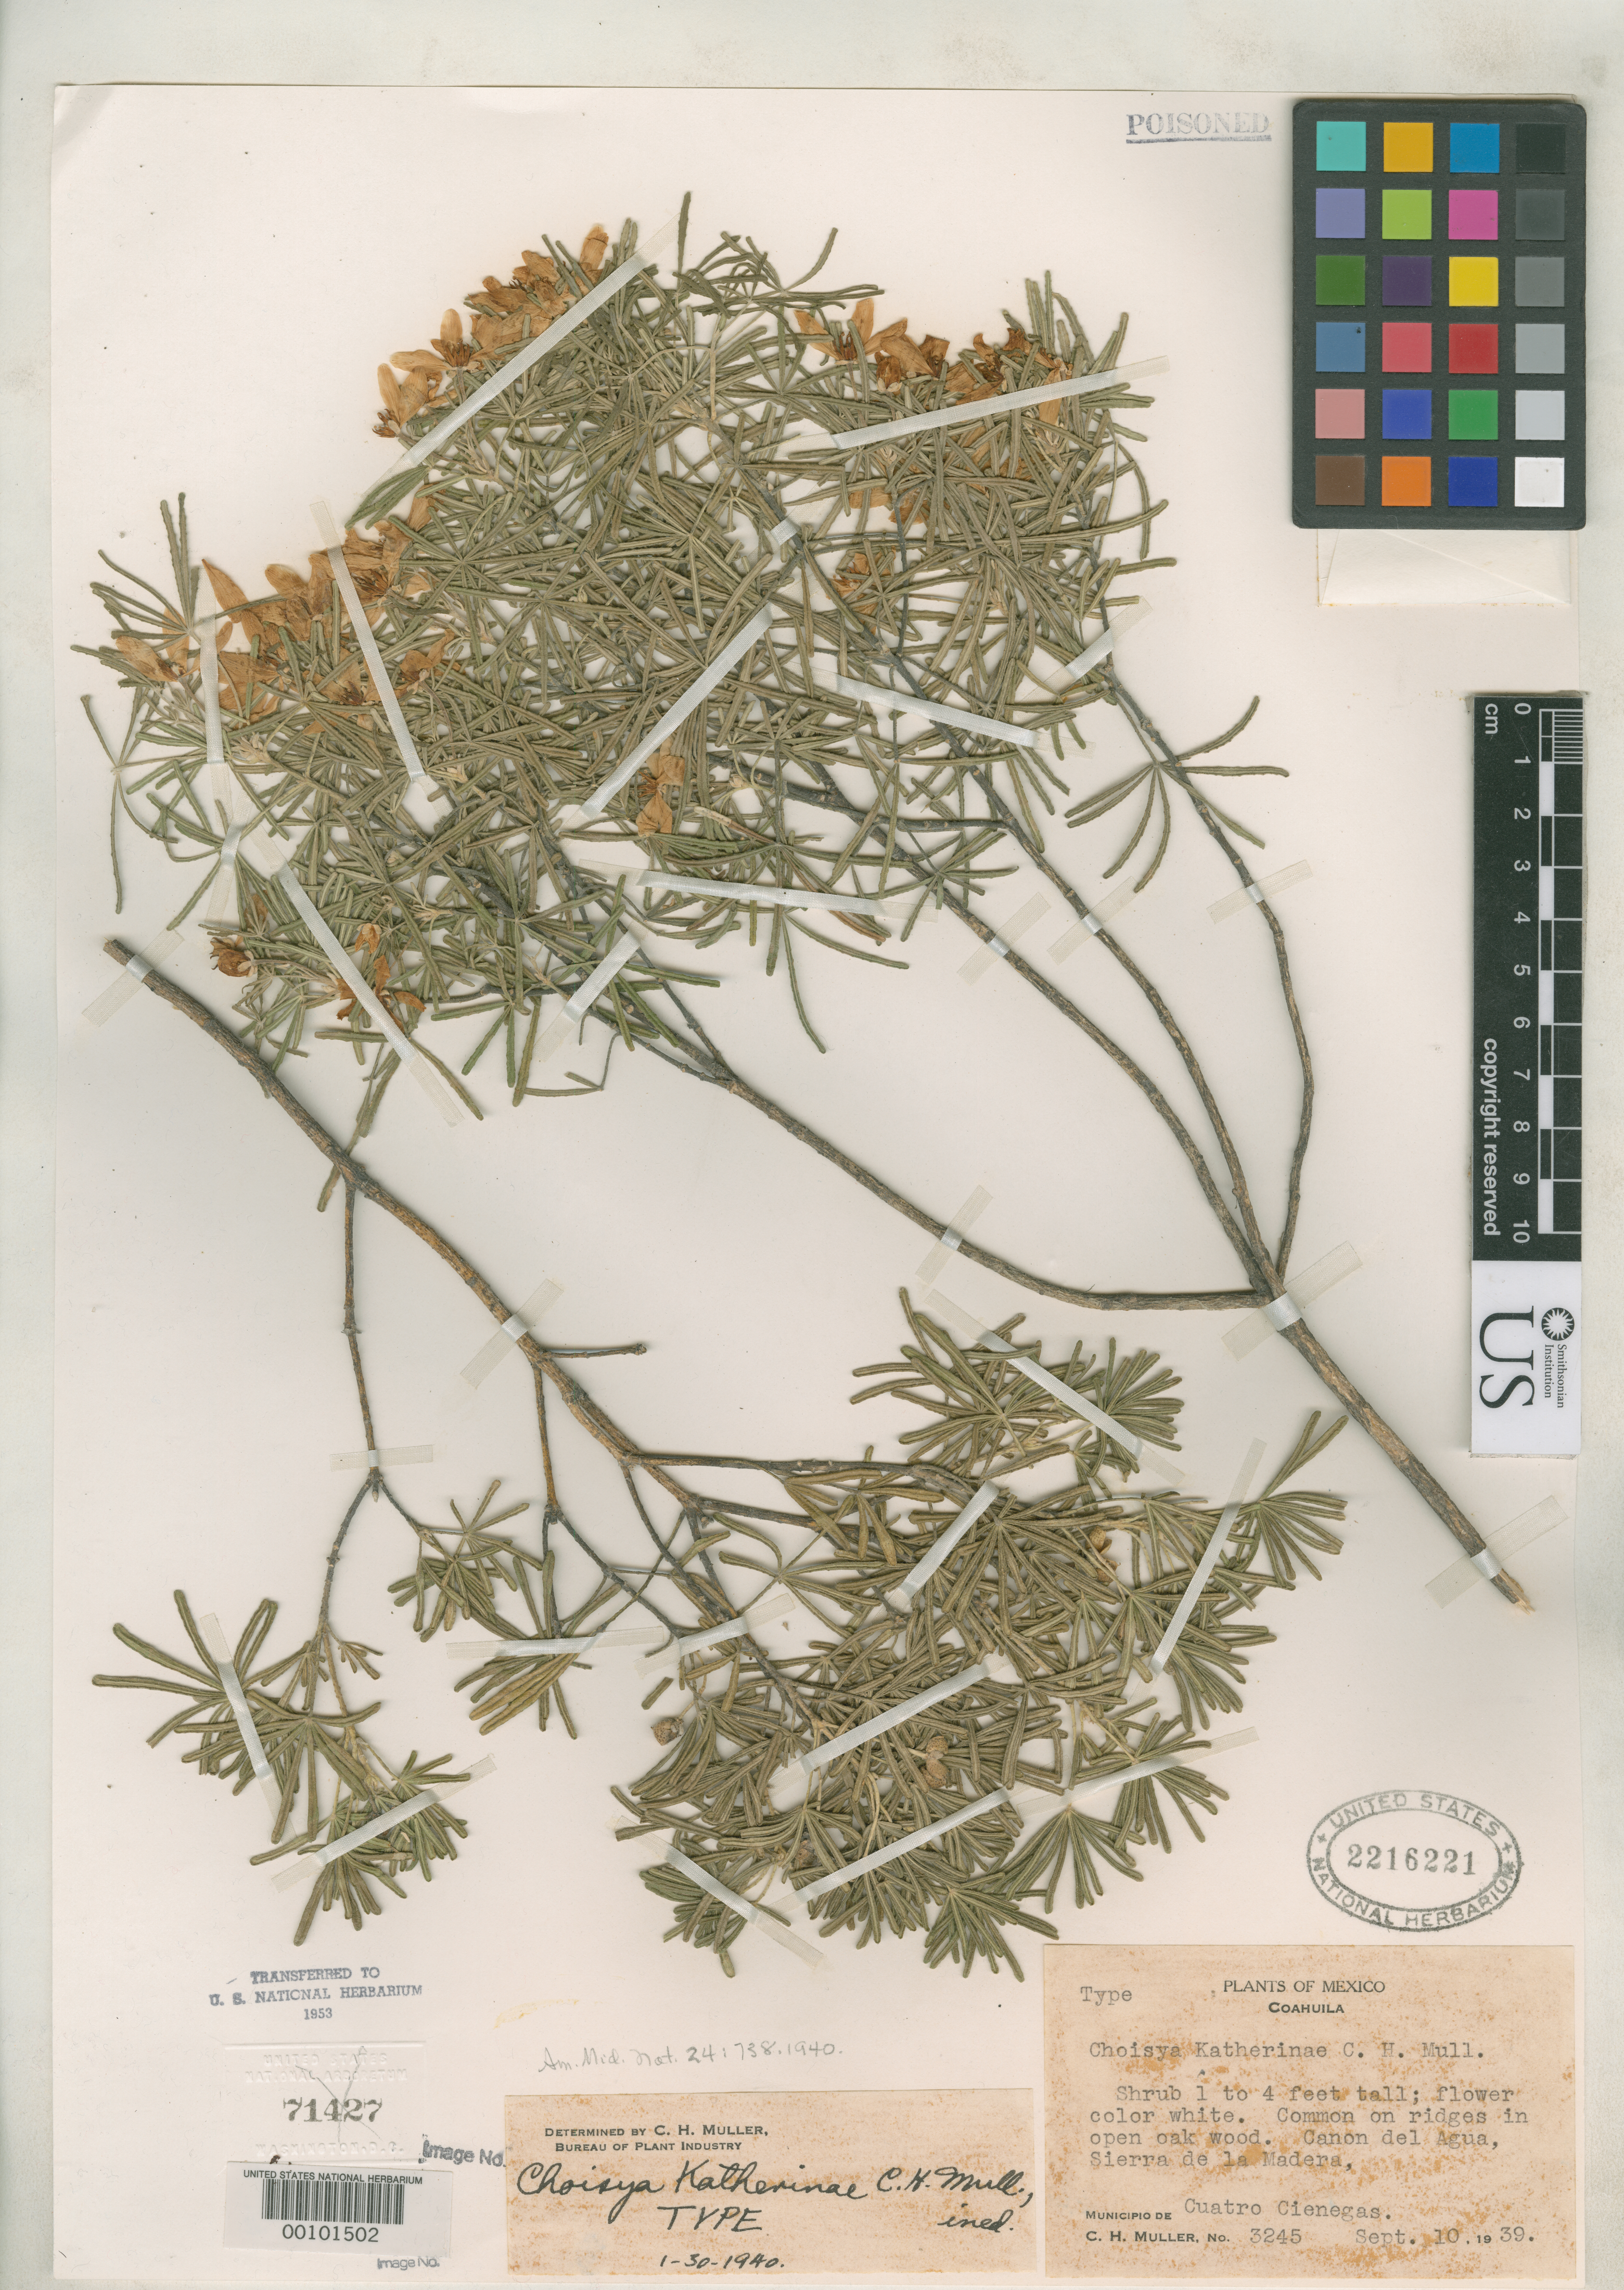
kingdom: Plantae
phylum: Tracheophyta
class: Magnoliopsida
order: Sapindales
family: Rutaceae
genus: Choisya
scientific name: Choisya katherinae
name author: C.H. Mull.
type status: Holotype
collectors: C. H. Muller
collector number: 3245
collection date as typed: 10 Sep 1939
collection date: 1939-09-10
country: Mexico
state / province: Coahuila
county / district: Cuatro Cienagas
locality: Canon del Agua, Sierra de la Madeira.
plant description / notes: Specimen ex U.S. National Herbarium. Protologue cites olotype as National Arboretum sheet 71427 [i.e., now this US sheet].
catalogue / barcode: US 2216221